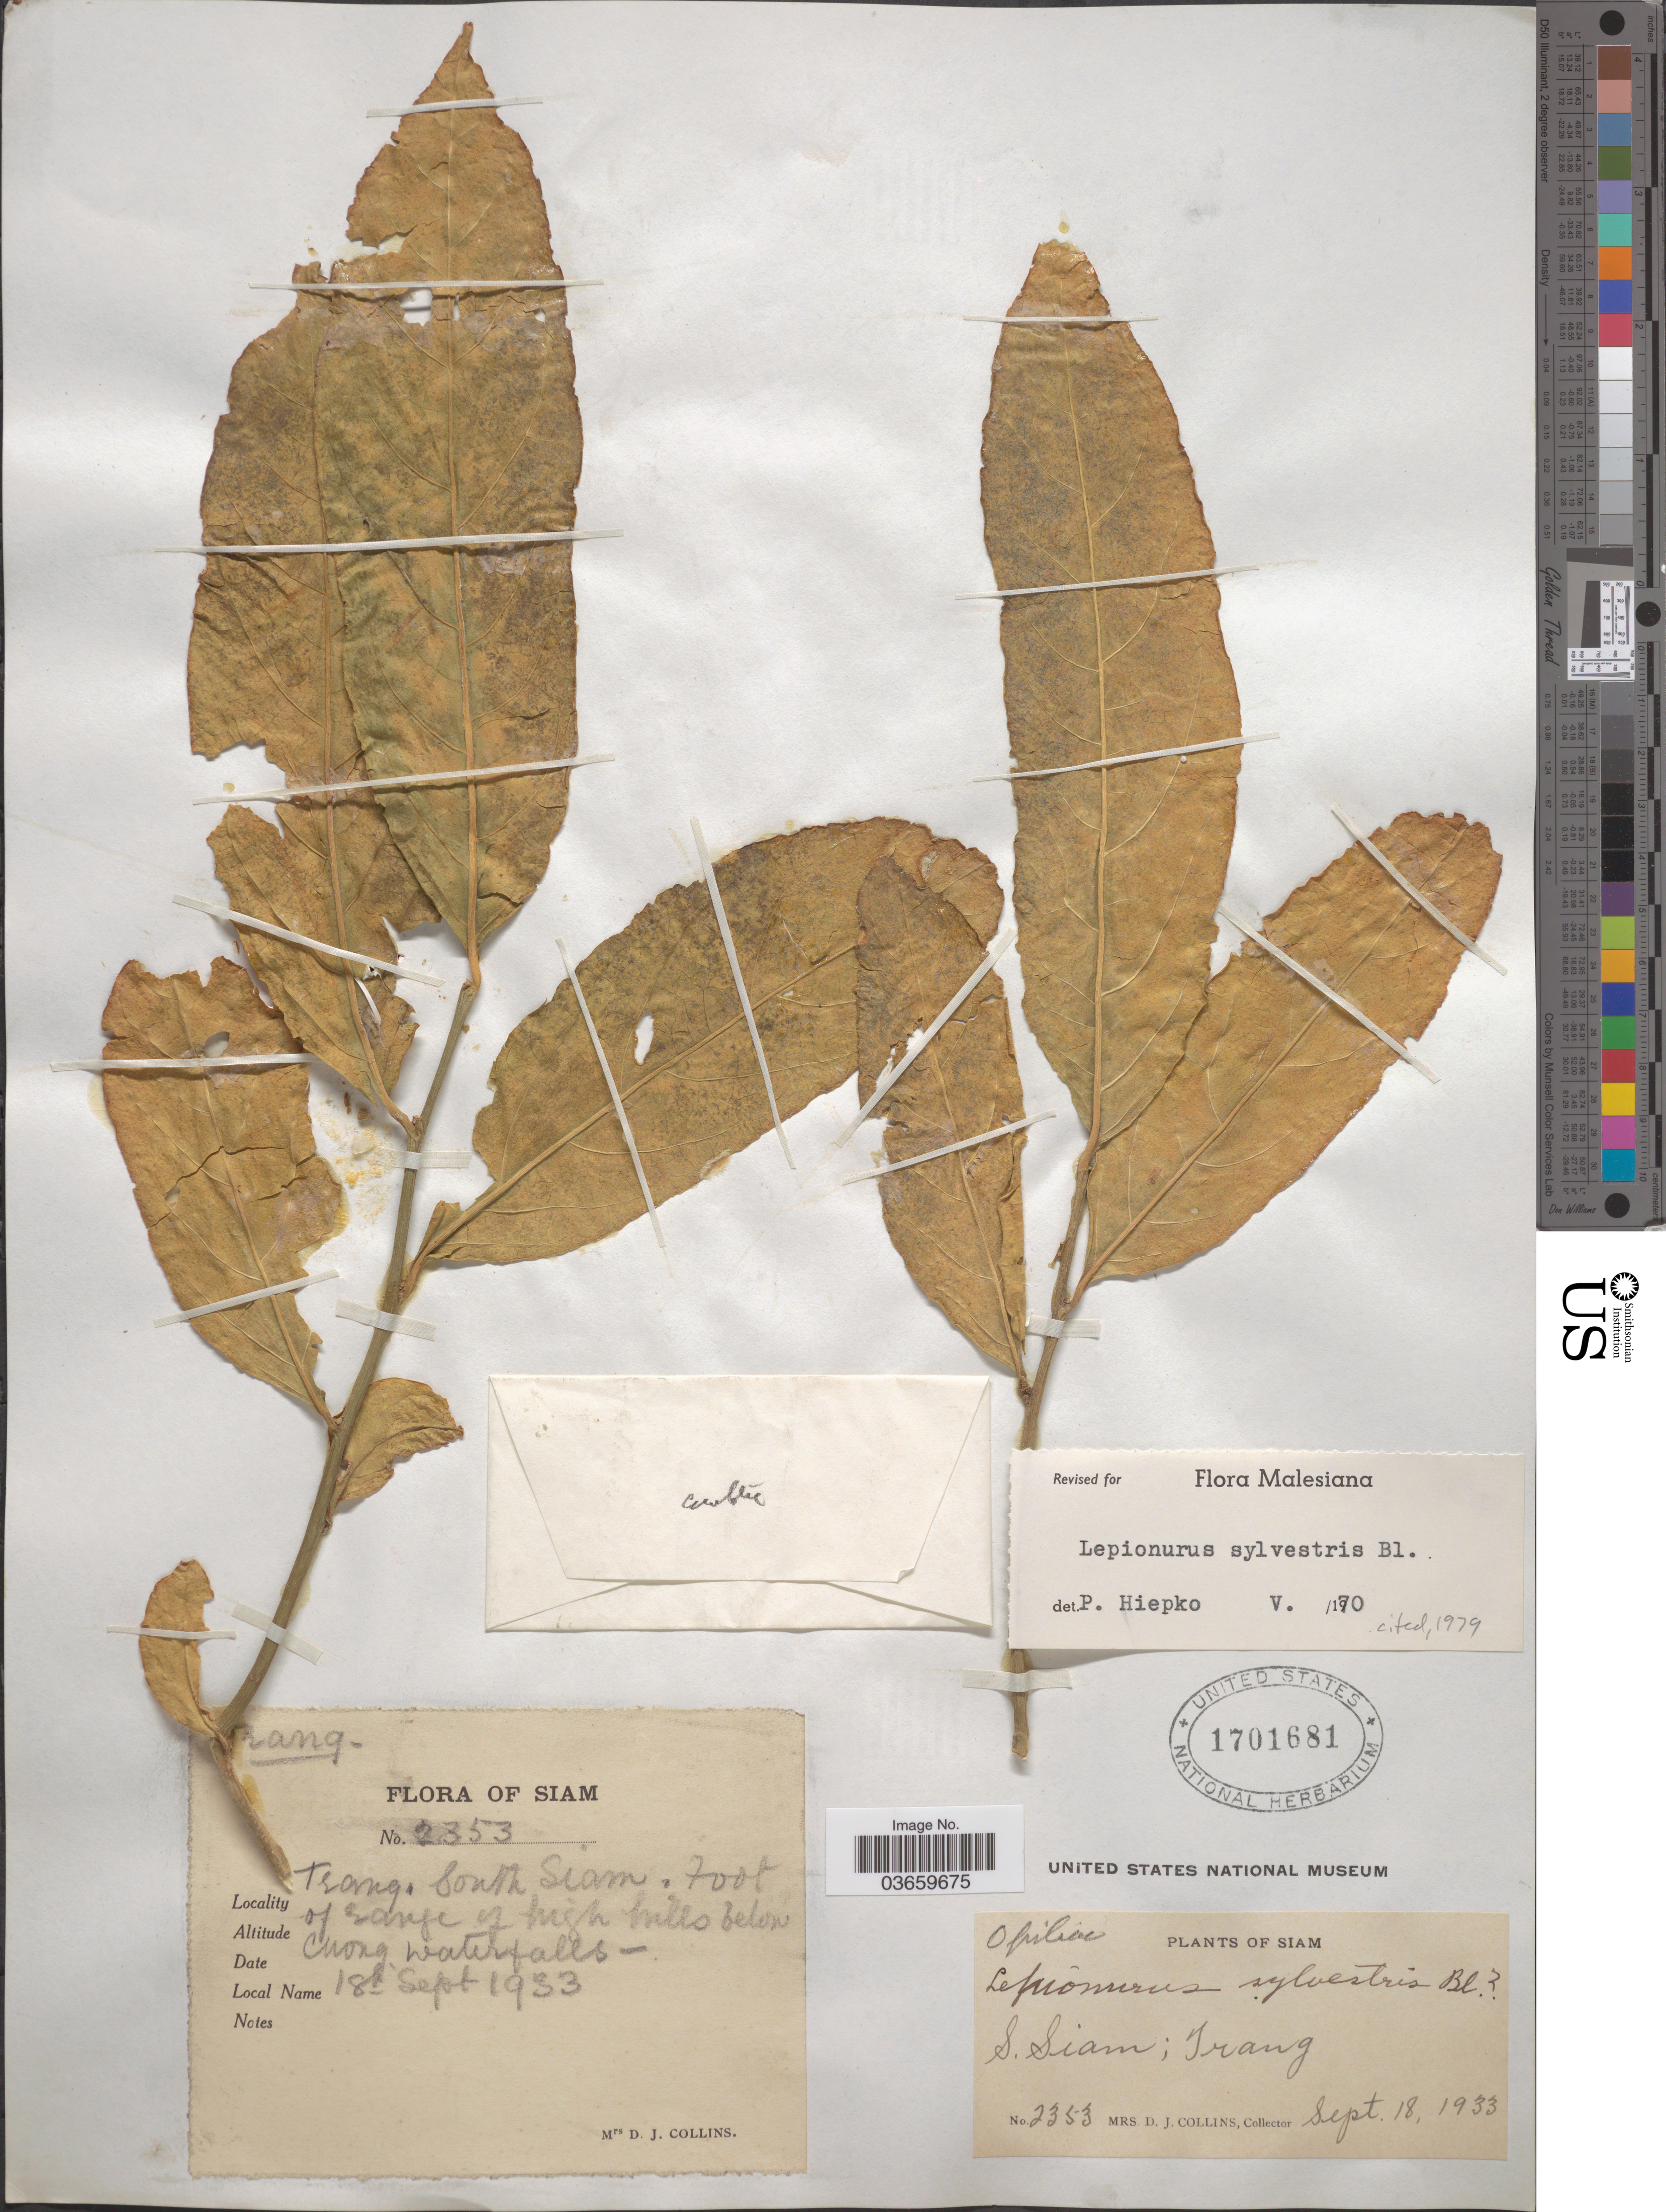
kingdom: Plantae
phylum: Tracheophyta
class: Magnoliopsida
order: Santalales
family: Opiliaceae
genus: Lepionurus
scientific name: Lepionurus sylvestris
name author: Blume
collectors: Mrs. D. J. Collins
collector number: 2353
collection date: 1933-09-18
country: Thailand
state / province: Trang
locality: Siam. South Siam. Foot of range of high hills below Chong Waterfalls.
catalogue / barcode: US 1701681